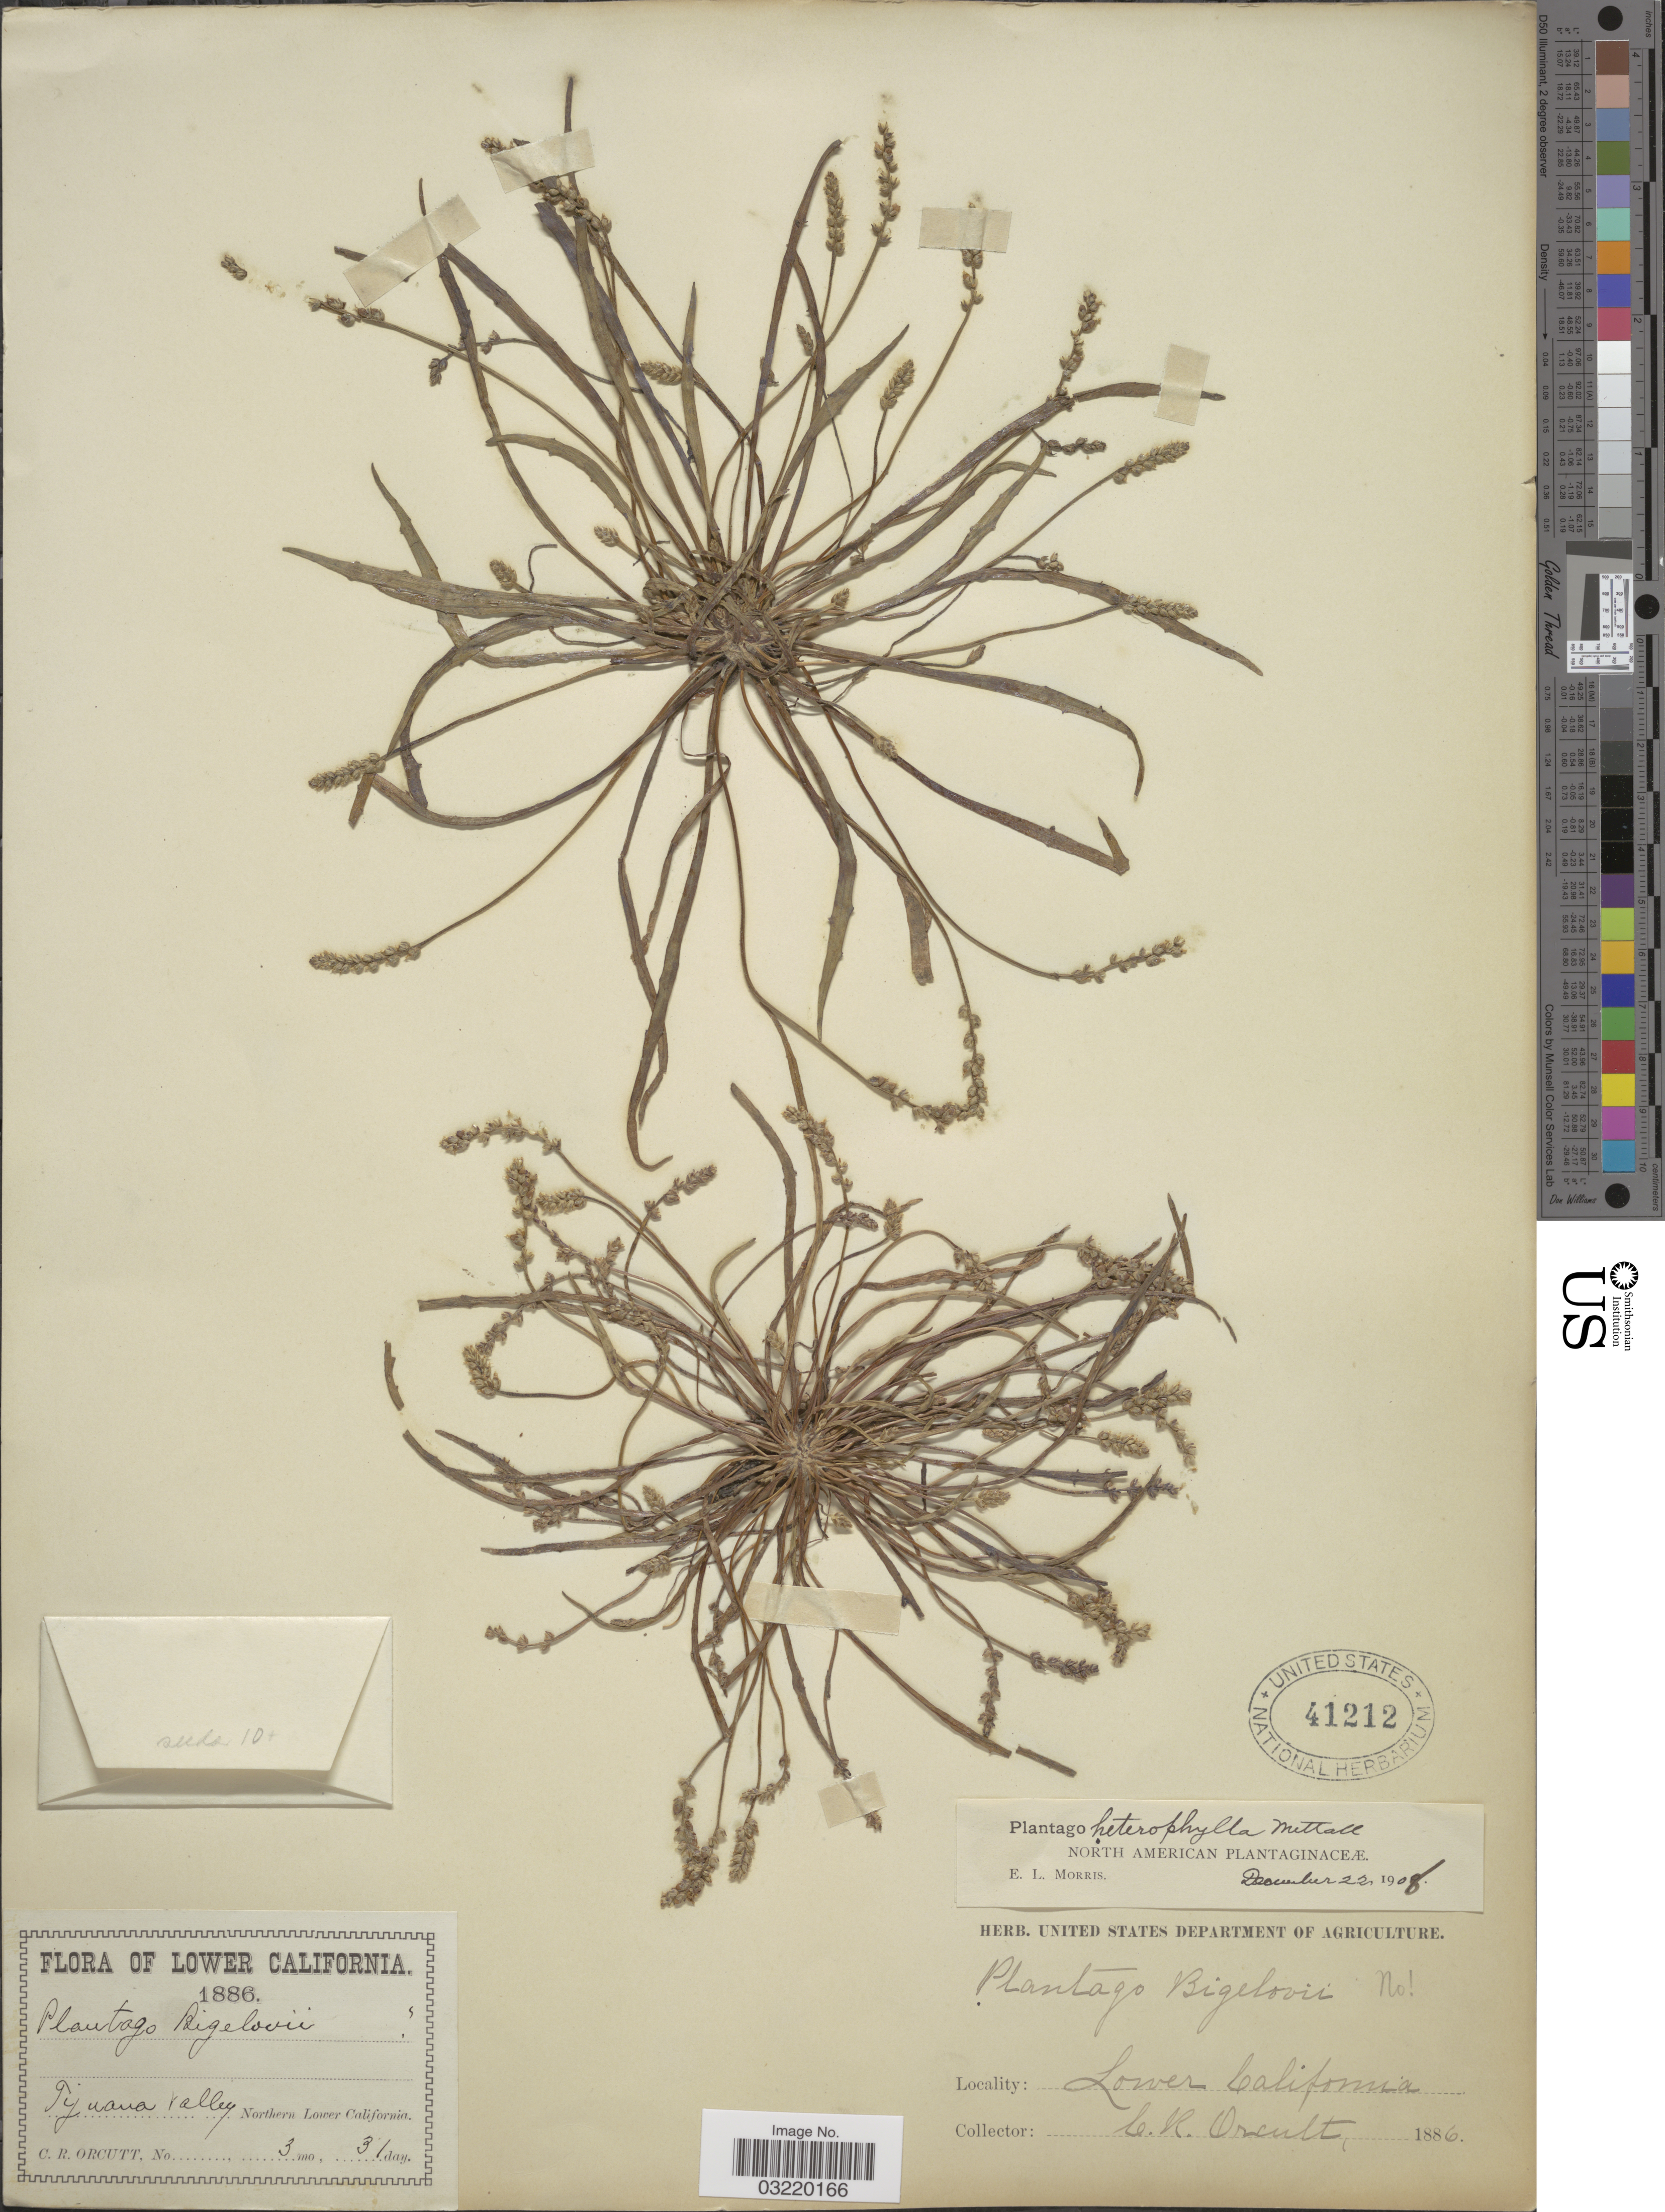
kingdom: Plantae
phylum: Tracheophyta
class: Magnoliopsida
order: Lamiales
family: Plantaginaceae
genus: Plantago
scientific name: Plantago heterophylla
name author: Nutt.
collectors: C. R. Orcutt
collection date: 1886-03-31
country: Mexico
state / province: Baja California Norte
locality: Tijuana Valley, Northern Lower California.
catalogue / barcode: US 41212